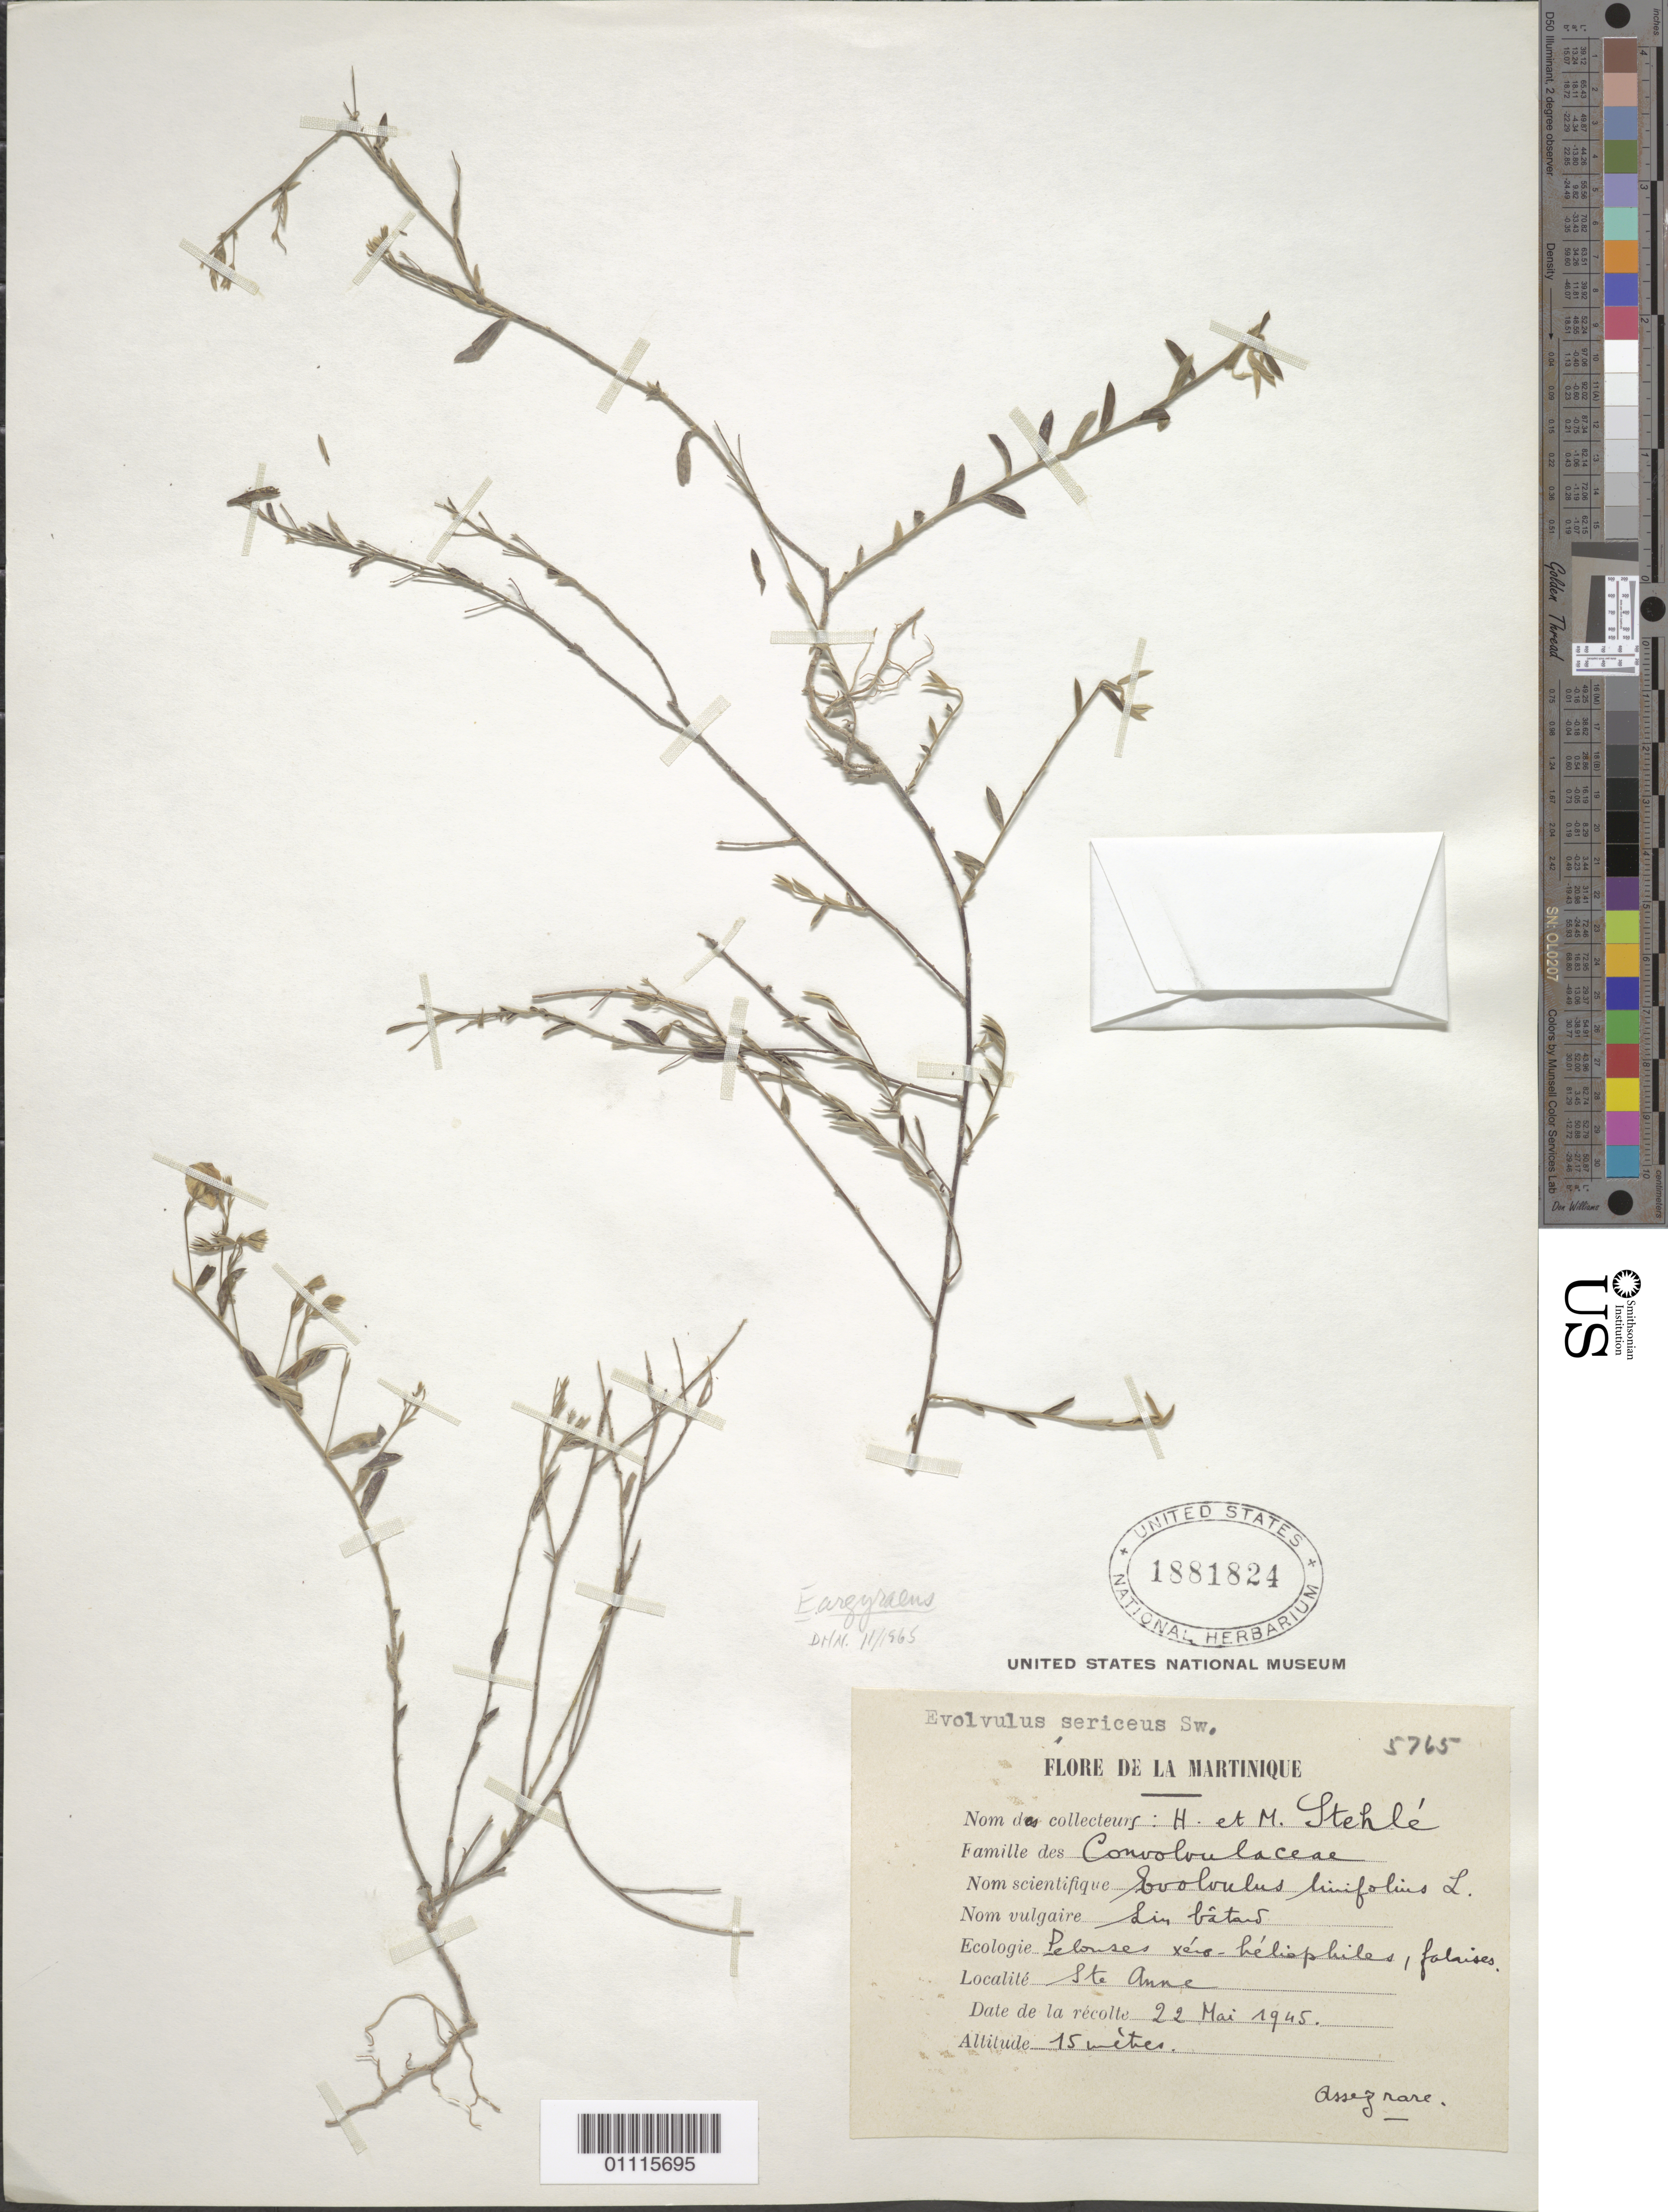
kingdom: Plantae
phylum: Tracheophyta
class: Magnoliopsida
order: Solanales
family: Convolvulaceae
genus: Evolvulus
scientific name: Evolvulus argyreus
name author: Choisy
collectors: H. Stehlé & M. Stehlé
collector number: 5765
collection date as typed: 22 May 1945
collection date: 1945-05-22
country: Martinique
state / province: Le Marin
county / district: Sainte-Anne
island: Martinique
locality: Pelouses xero-heliophiles, falaises.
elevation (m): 15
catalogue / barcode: US 1881824